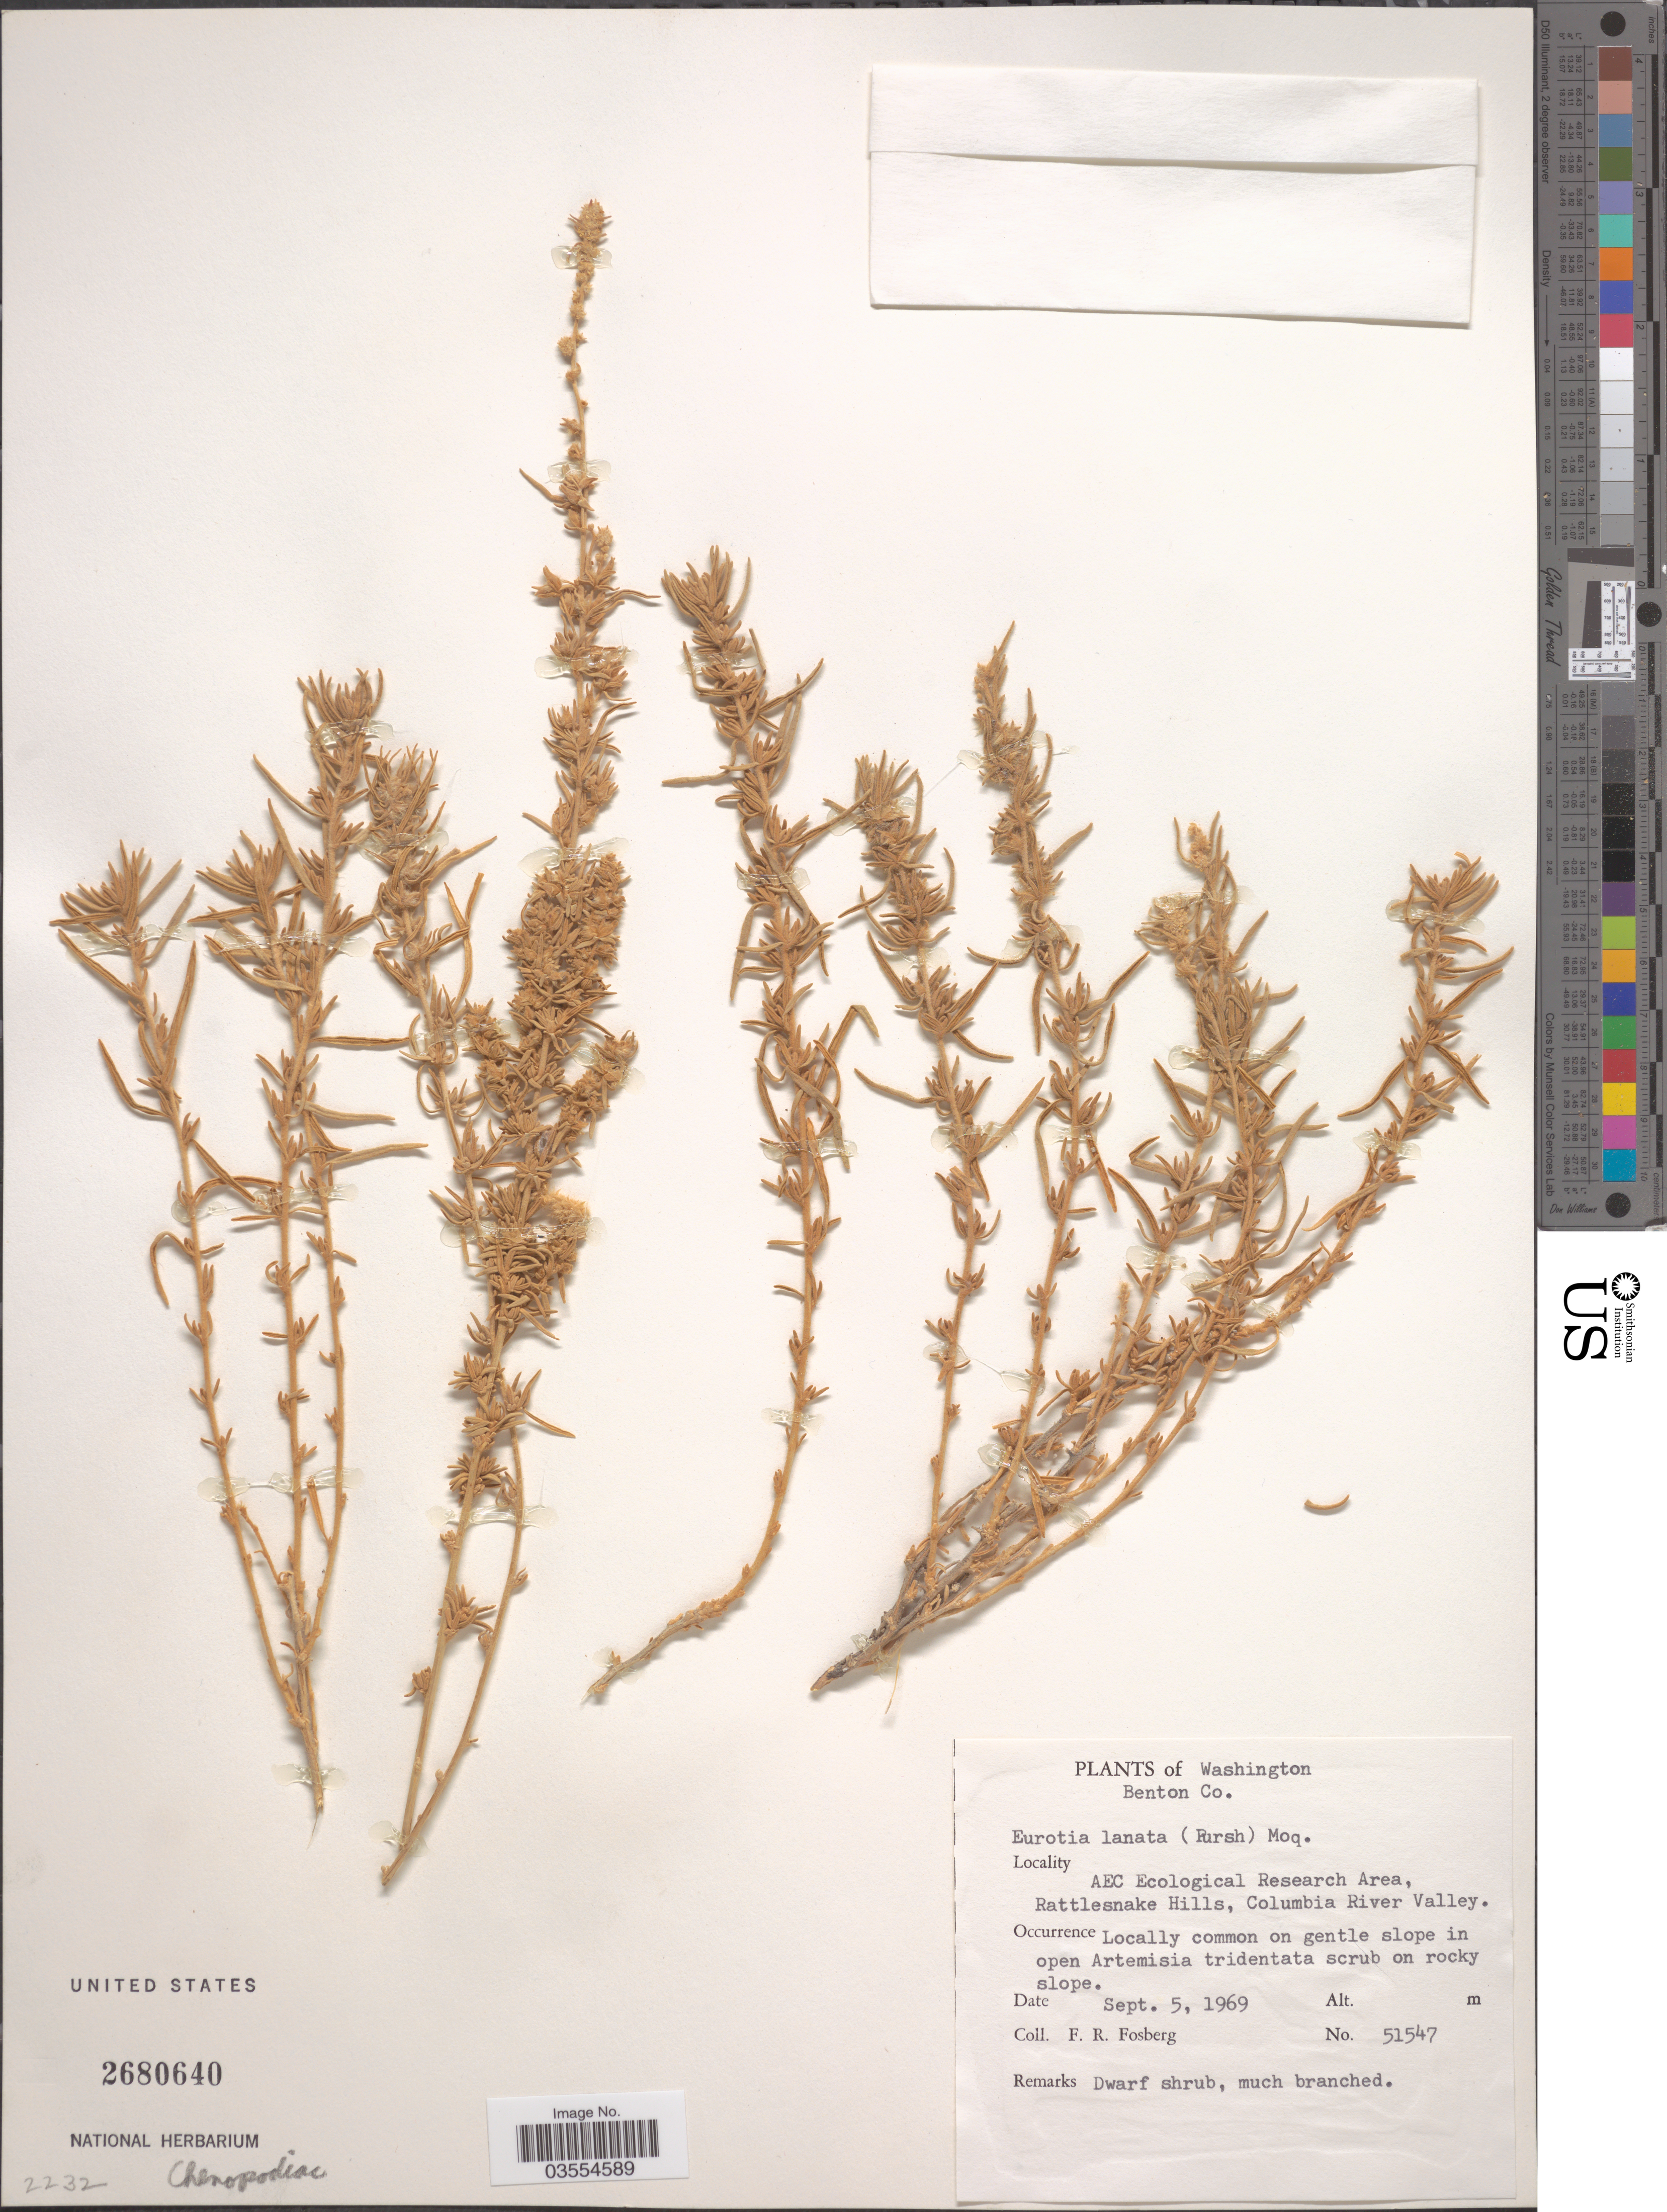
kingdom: Plantae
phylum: Tracheophyta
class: Magnoliopsida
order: Caryophyllales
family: Amaranthaceae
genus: Krascheninnikovia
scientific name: Krascheninnikovia lanata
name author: (Pursh) A. Meeuse & A.Smit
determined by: U.S. National Herbarium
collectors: F. R. Fosberg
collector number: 51547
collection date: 1969-09-05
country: United States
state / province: Washington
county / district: Benton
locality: Benton Co. AEC Ecological Research Area, Rattlesnake Hills, Columbia River Valley.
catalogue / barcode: US 2680640